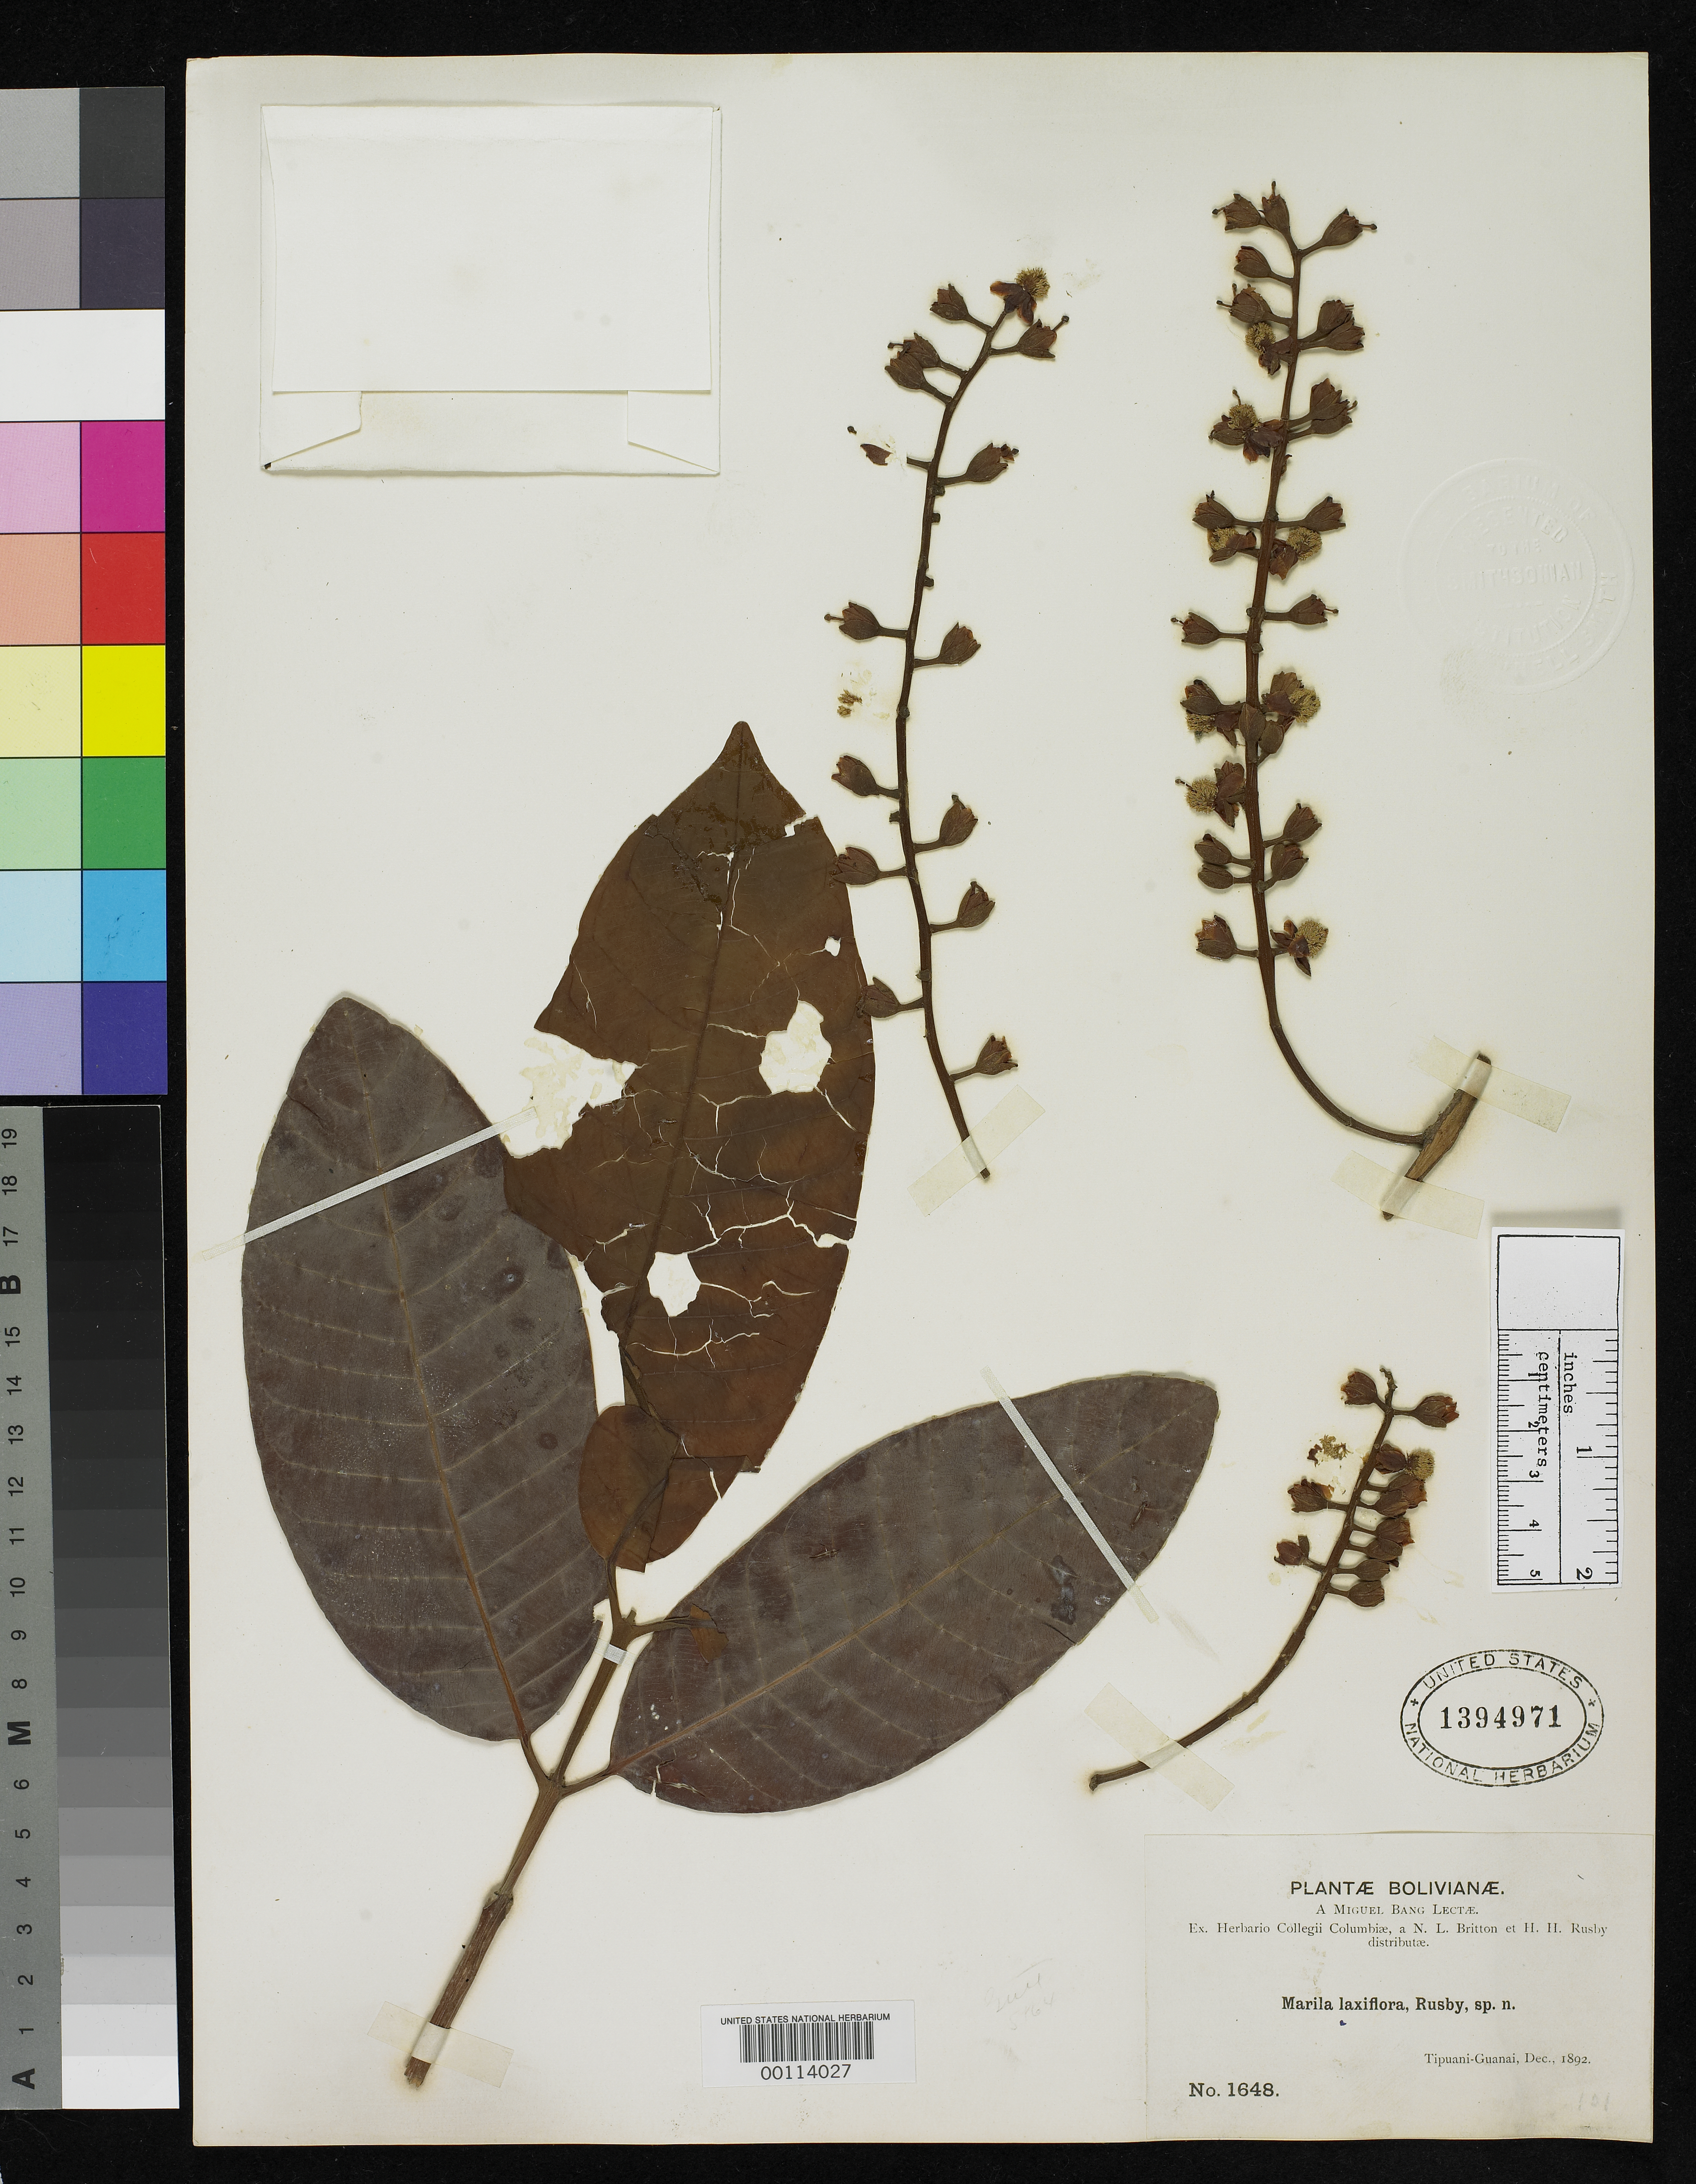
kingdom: Plantae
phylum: Tracheophyta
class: Magnoliopsida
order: Malpighiales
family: Calophyllaceae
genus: Marila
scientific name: Marila laxiflora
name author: Rusby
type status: Type Collection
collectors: M. Bang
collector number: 1648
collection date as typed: Dec 1892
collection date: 1892-12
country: Bolivia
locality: Tipuani-Guanai.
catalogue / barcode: US 1394971